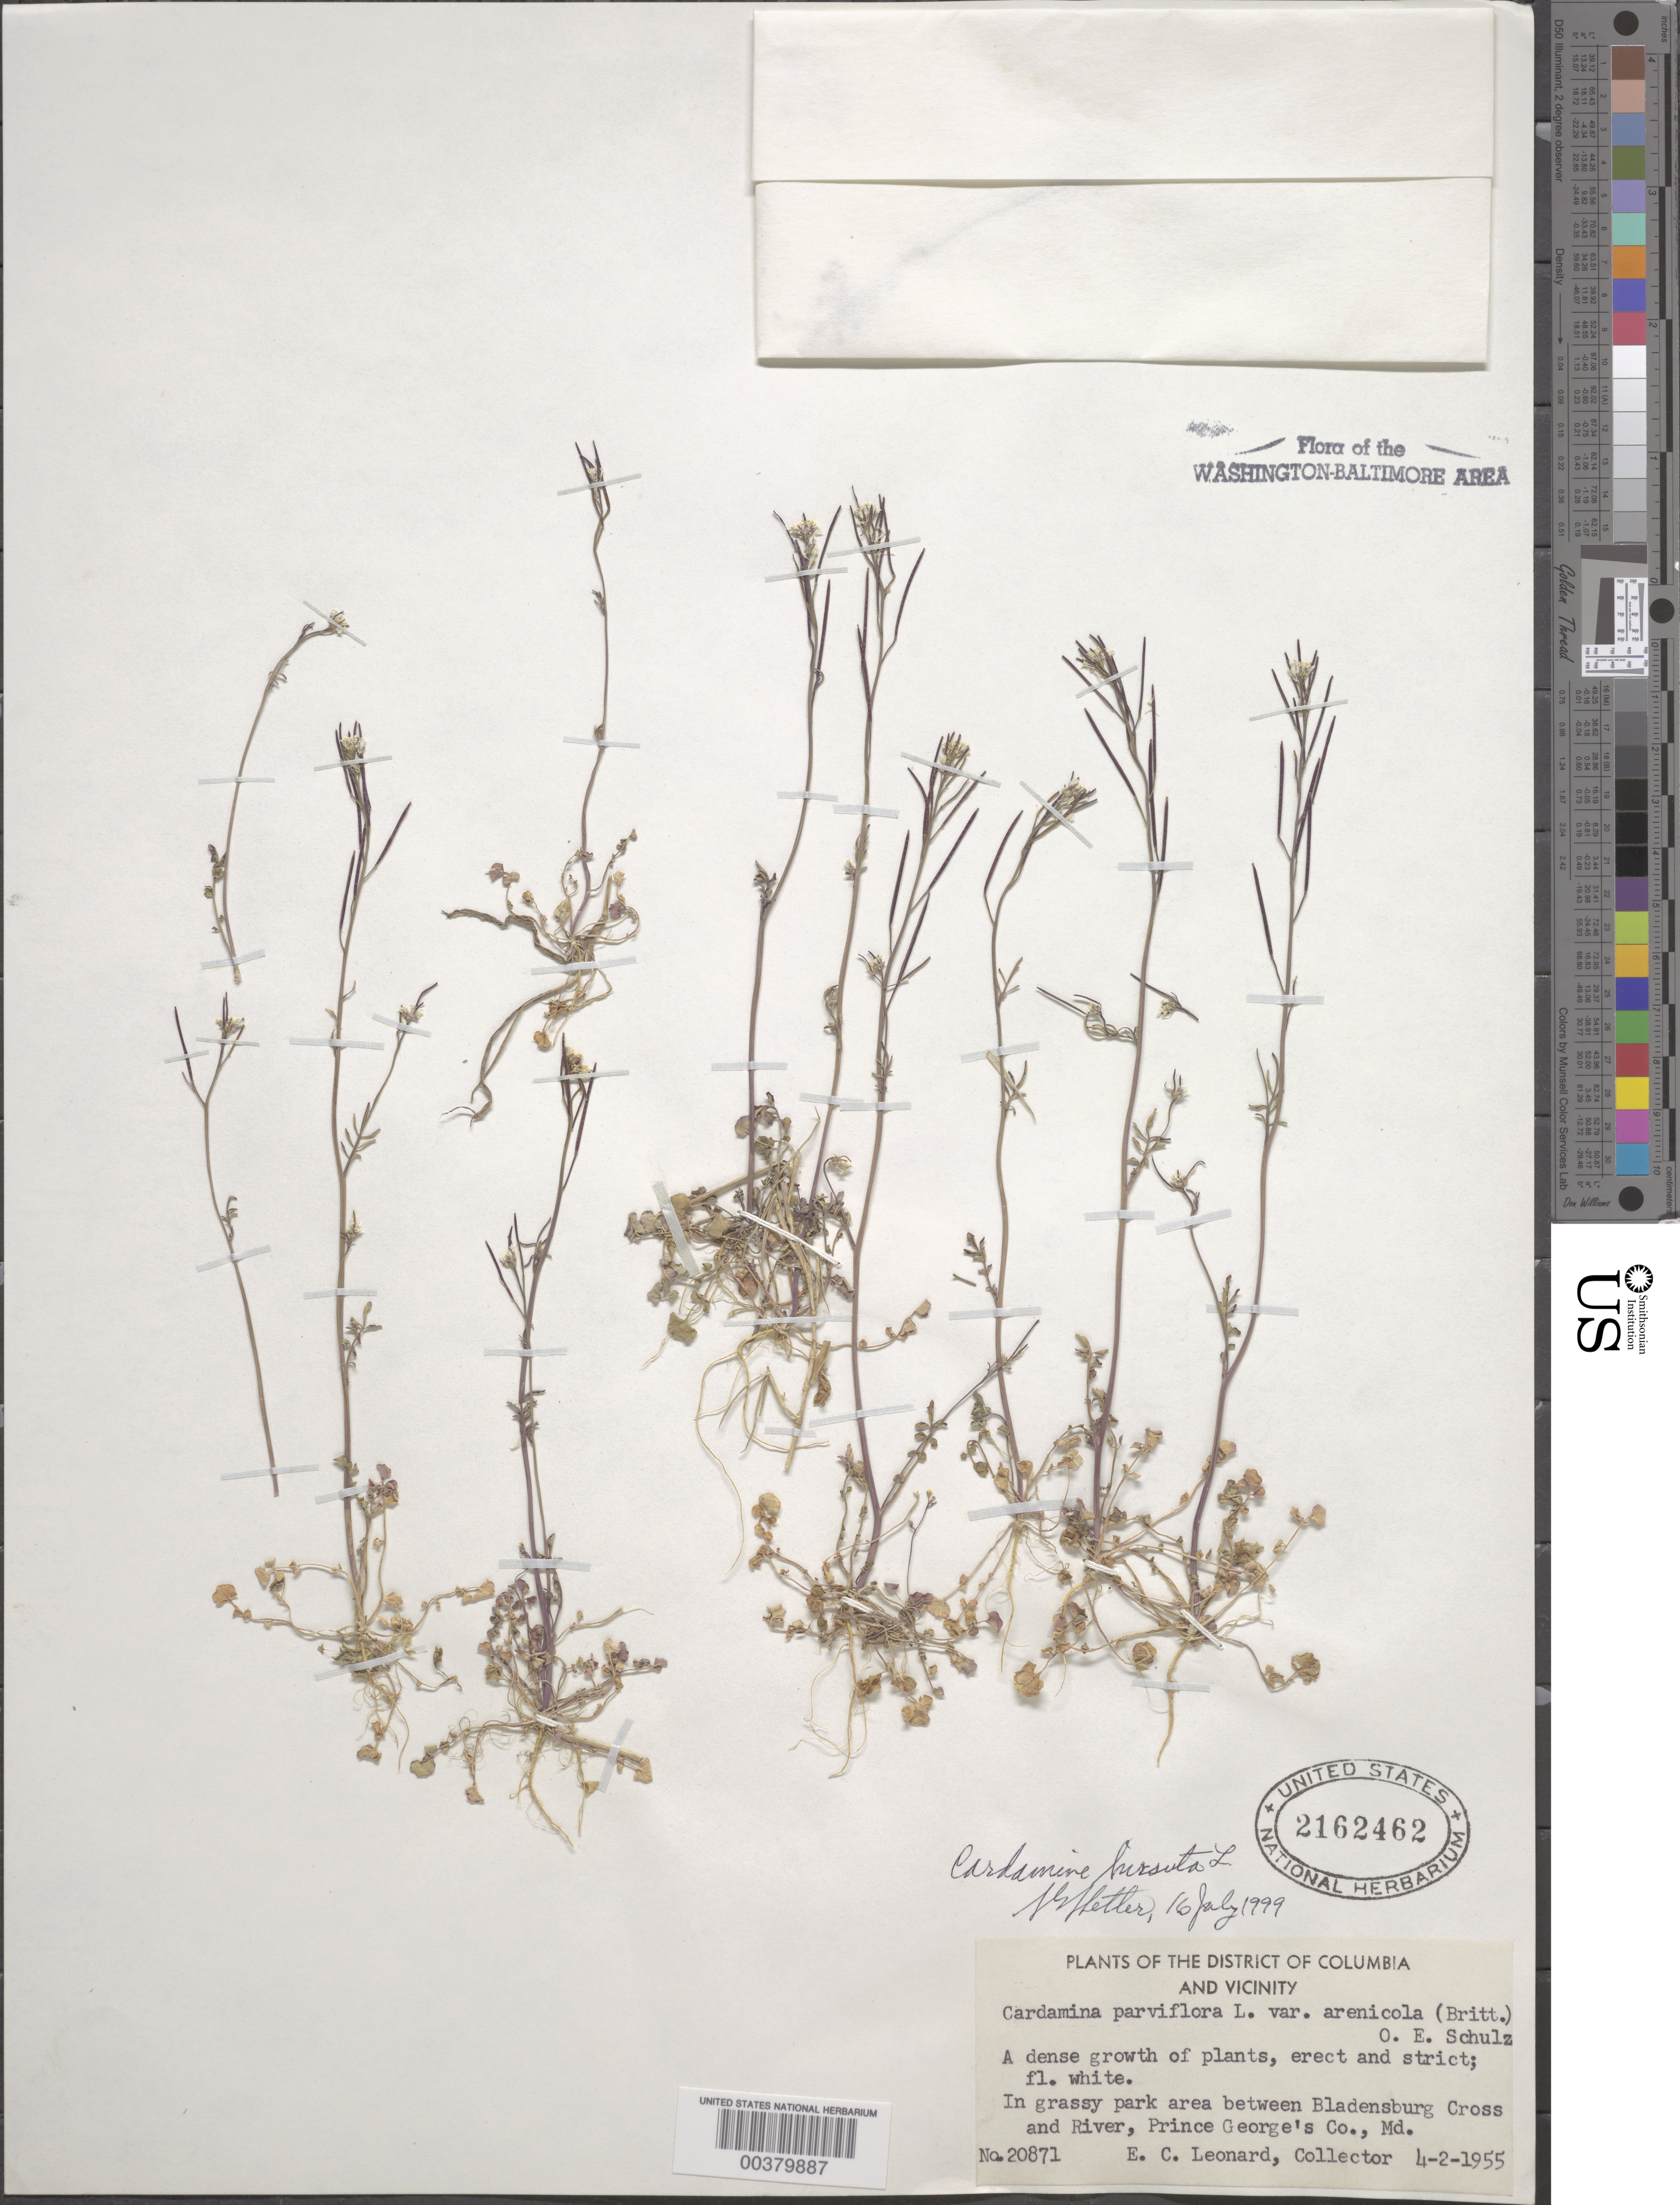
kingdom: Plantae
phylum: Tracheophyta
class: Magnoliopsida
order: Brassicales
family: Brassicaceae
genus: Cardamine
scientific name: Cardamine hirsuta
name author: L.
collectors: E. C. Leonard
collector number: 20871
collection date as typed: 02 Apr 1955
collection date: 1955-04-02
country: United States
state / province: Maryland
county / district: Prince George's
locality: between Bladensburg Cross and River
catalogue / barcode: US 2162462